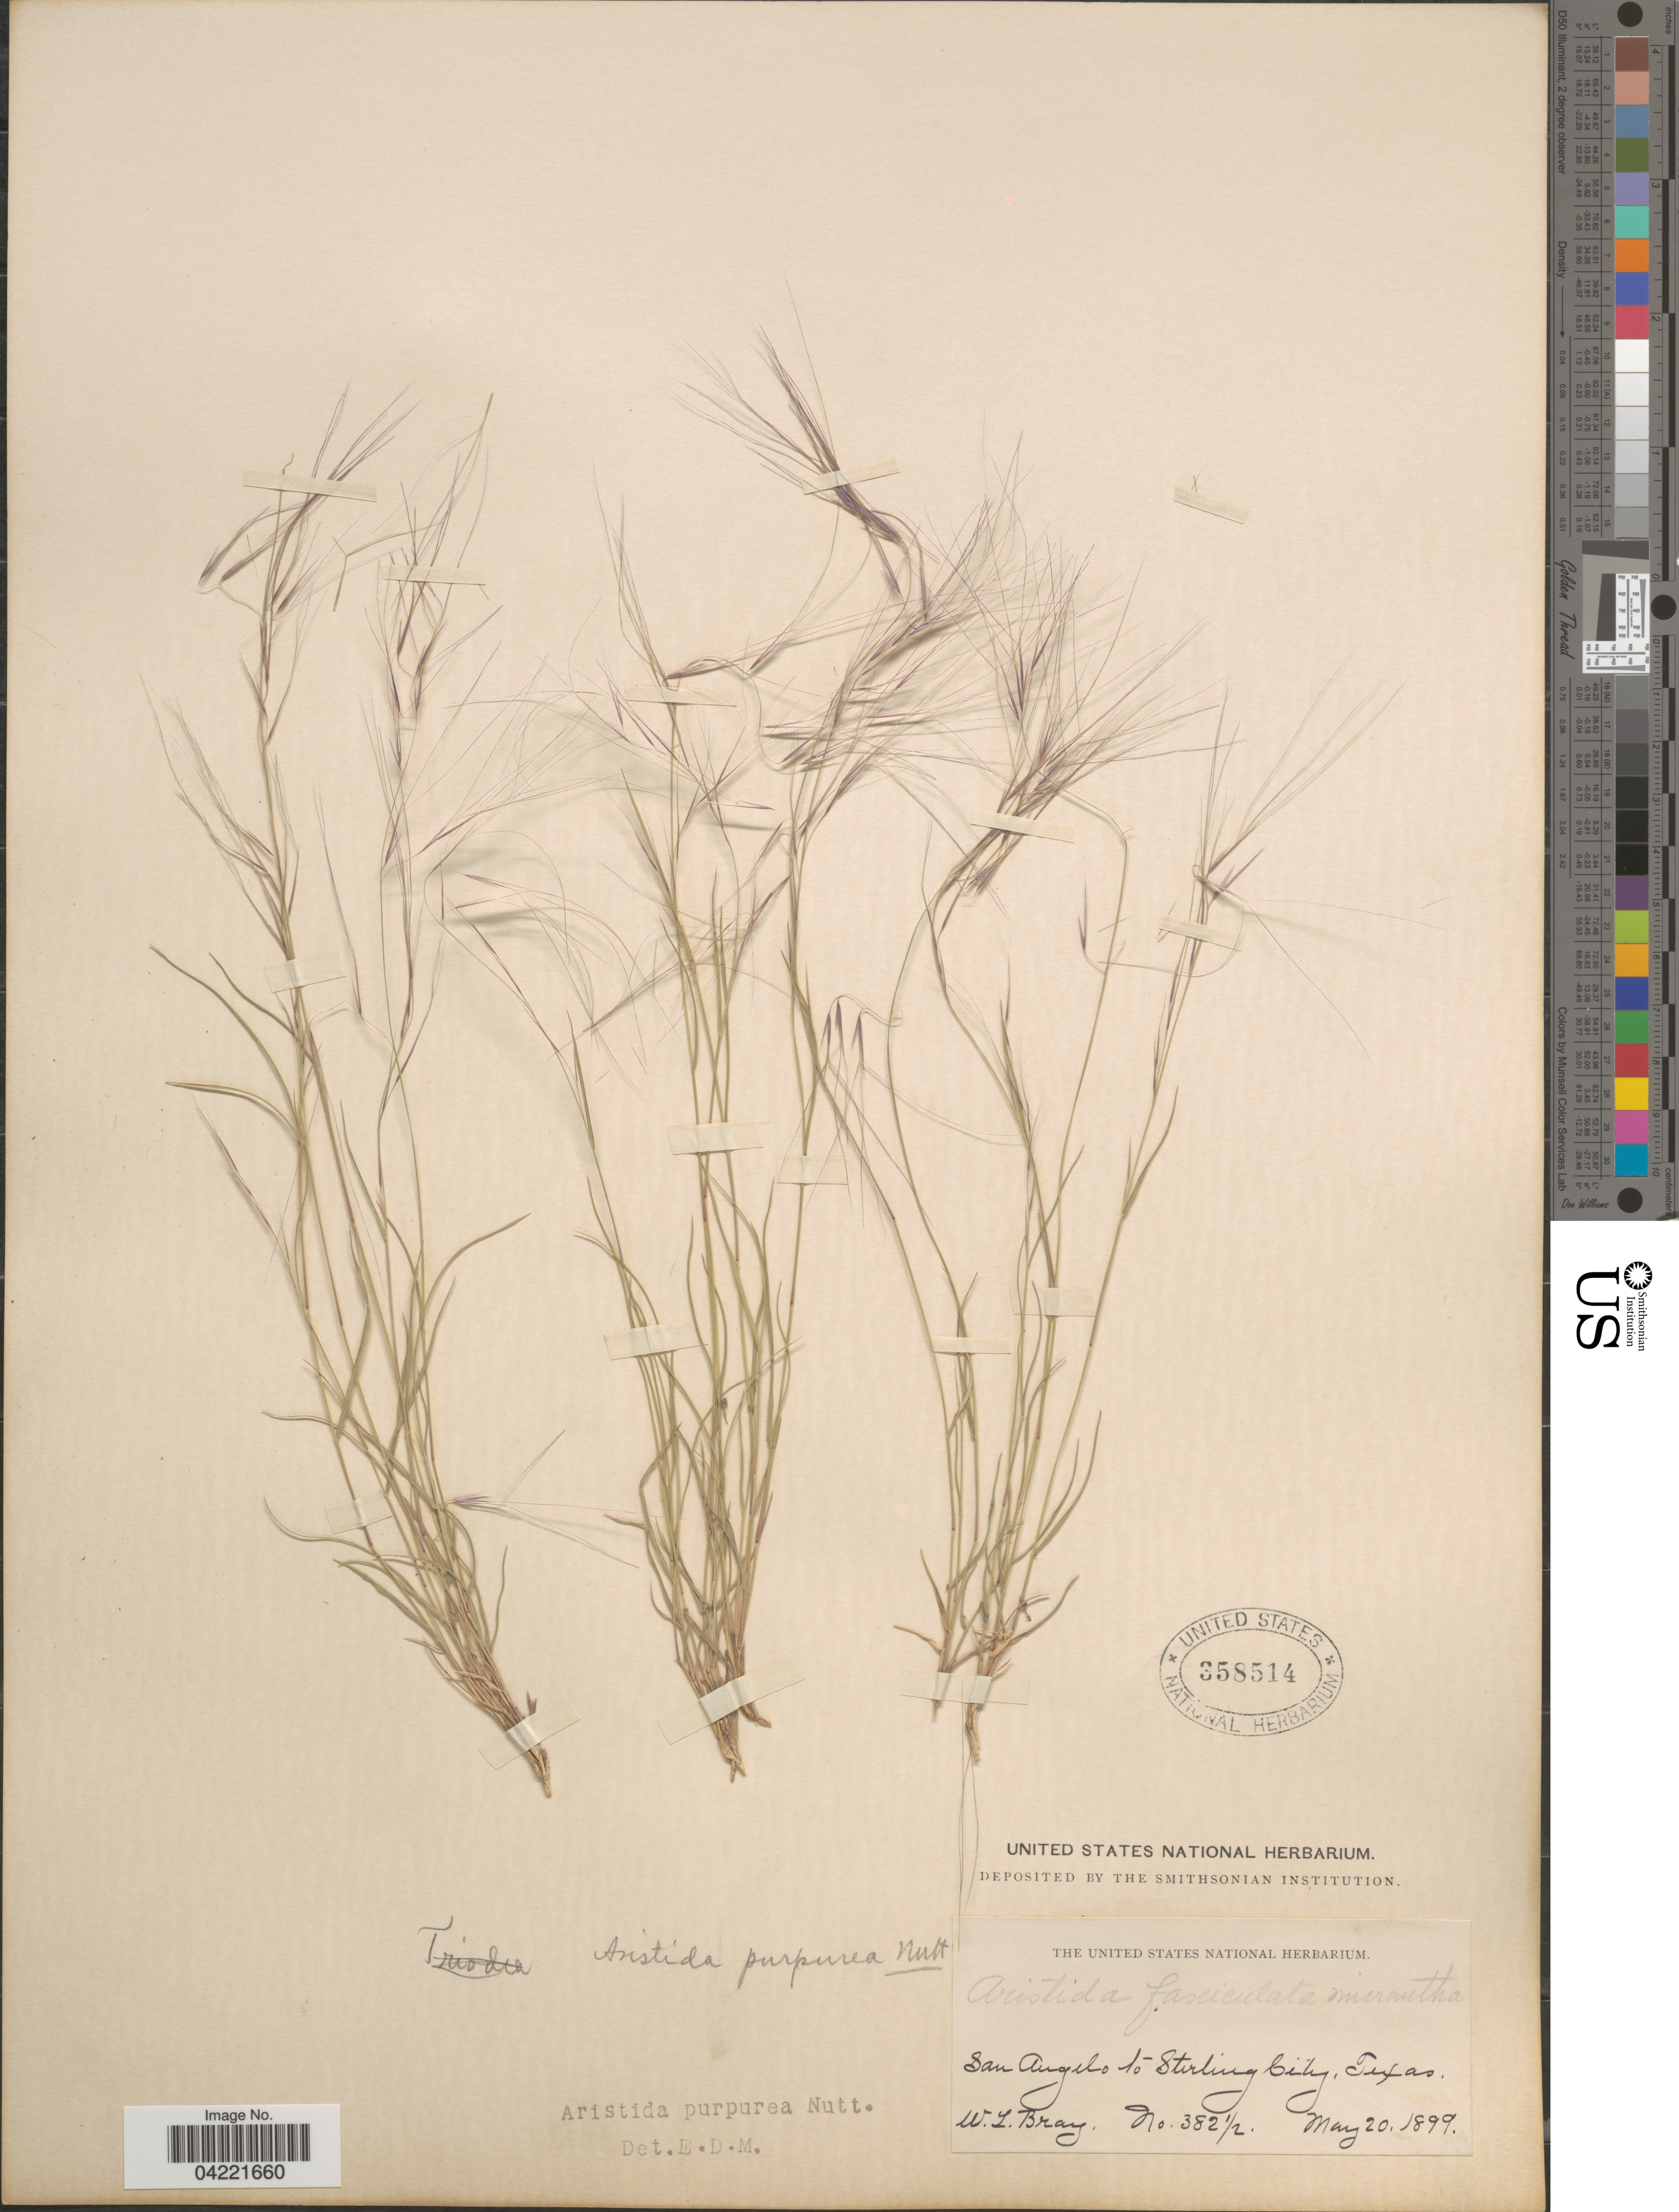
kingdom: Plantae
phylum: Tracheophyta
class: Liliopsida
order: Poales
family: Poaceae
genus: Aristida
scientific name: Aristida purpurea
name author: Nutt.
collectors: W. L. Bray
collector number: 382½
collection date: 1899-05-20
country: United States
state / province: Texas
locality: San Angelo to Stirling City.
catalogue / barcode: US 358514